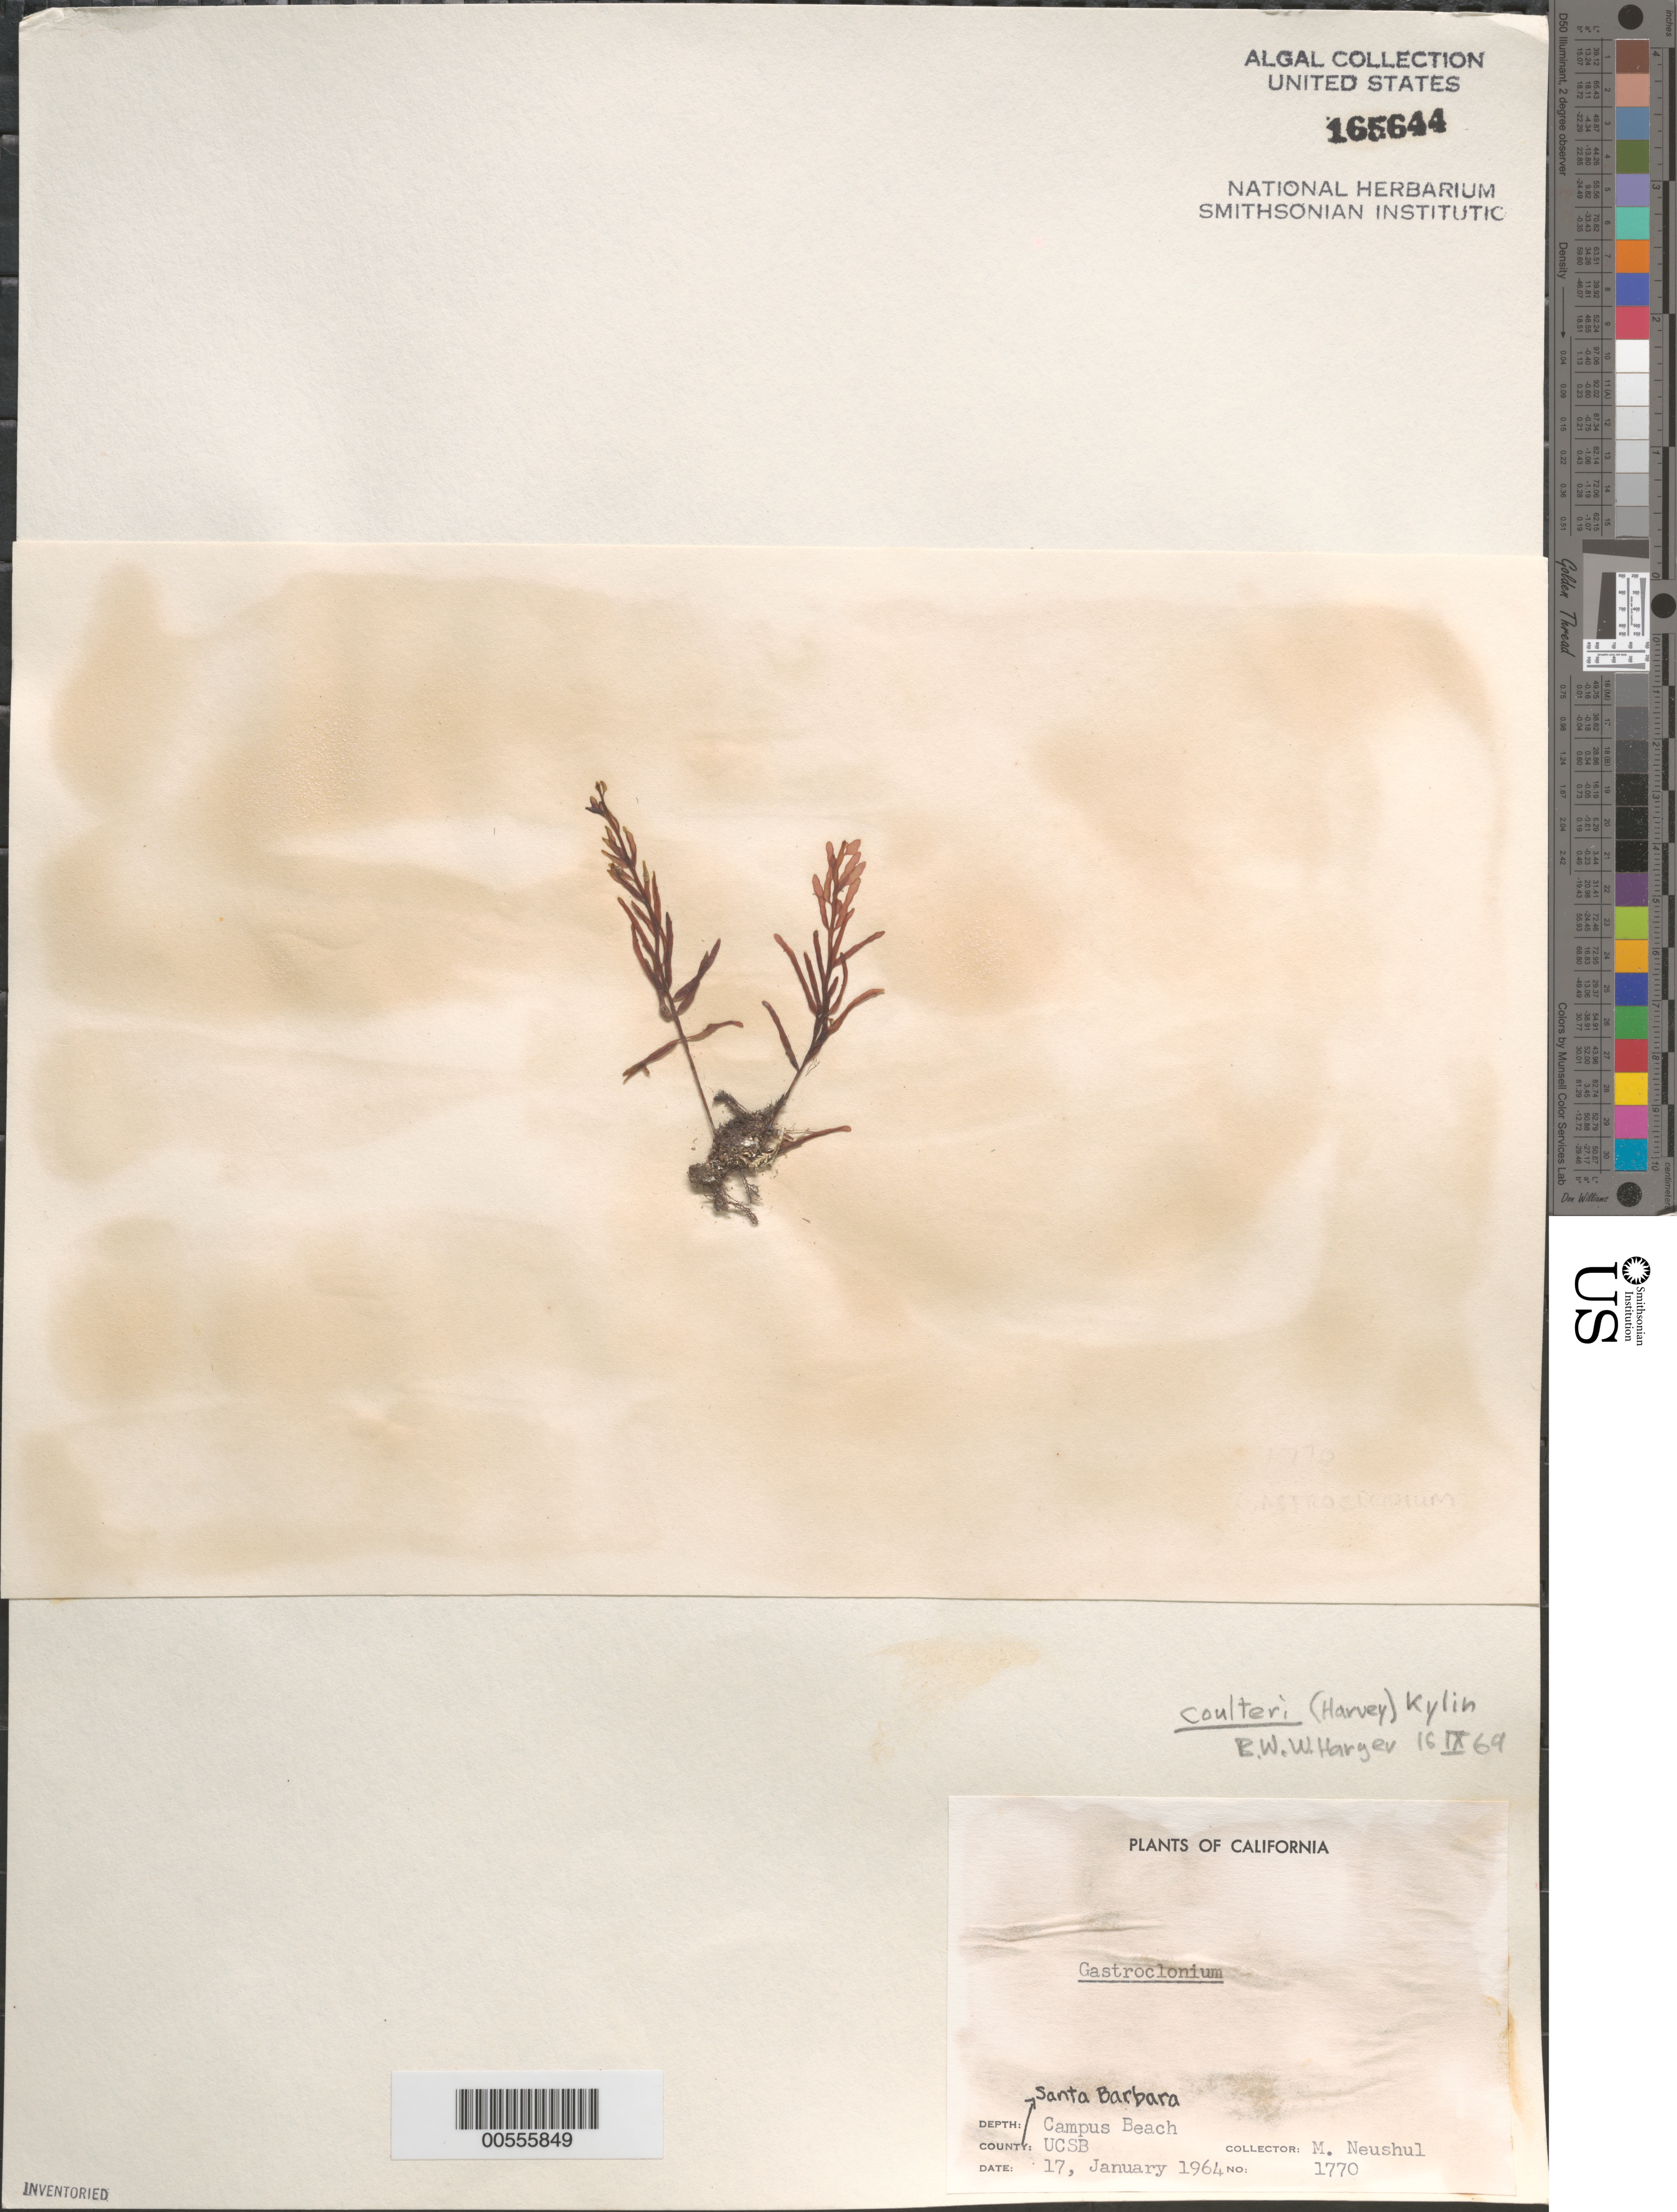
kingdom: Plantae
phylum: Rhodophyta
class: Florideophyceae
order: Ceramiales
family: Rhodomelaceae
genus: Osmundea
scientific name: Osmundea spectabilis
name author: (Postels & Rupr.) K.W. Nam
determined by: Algae name updating Project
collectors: M. Neushul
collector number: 1770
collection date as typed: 17 Jan 1964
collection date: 1964-01-17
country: United States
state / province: California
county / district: Santa Barbara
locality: Campus Beach, University of California Santa Barbara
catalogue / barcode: US 165644